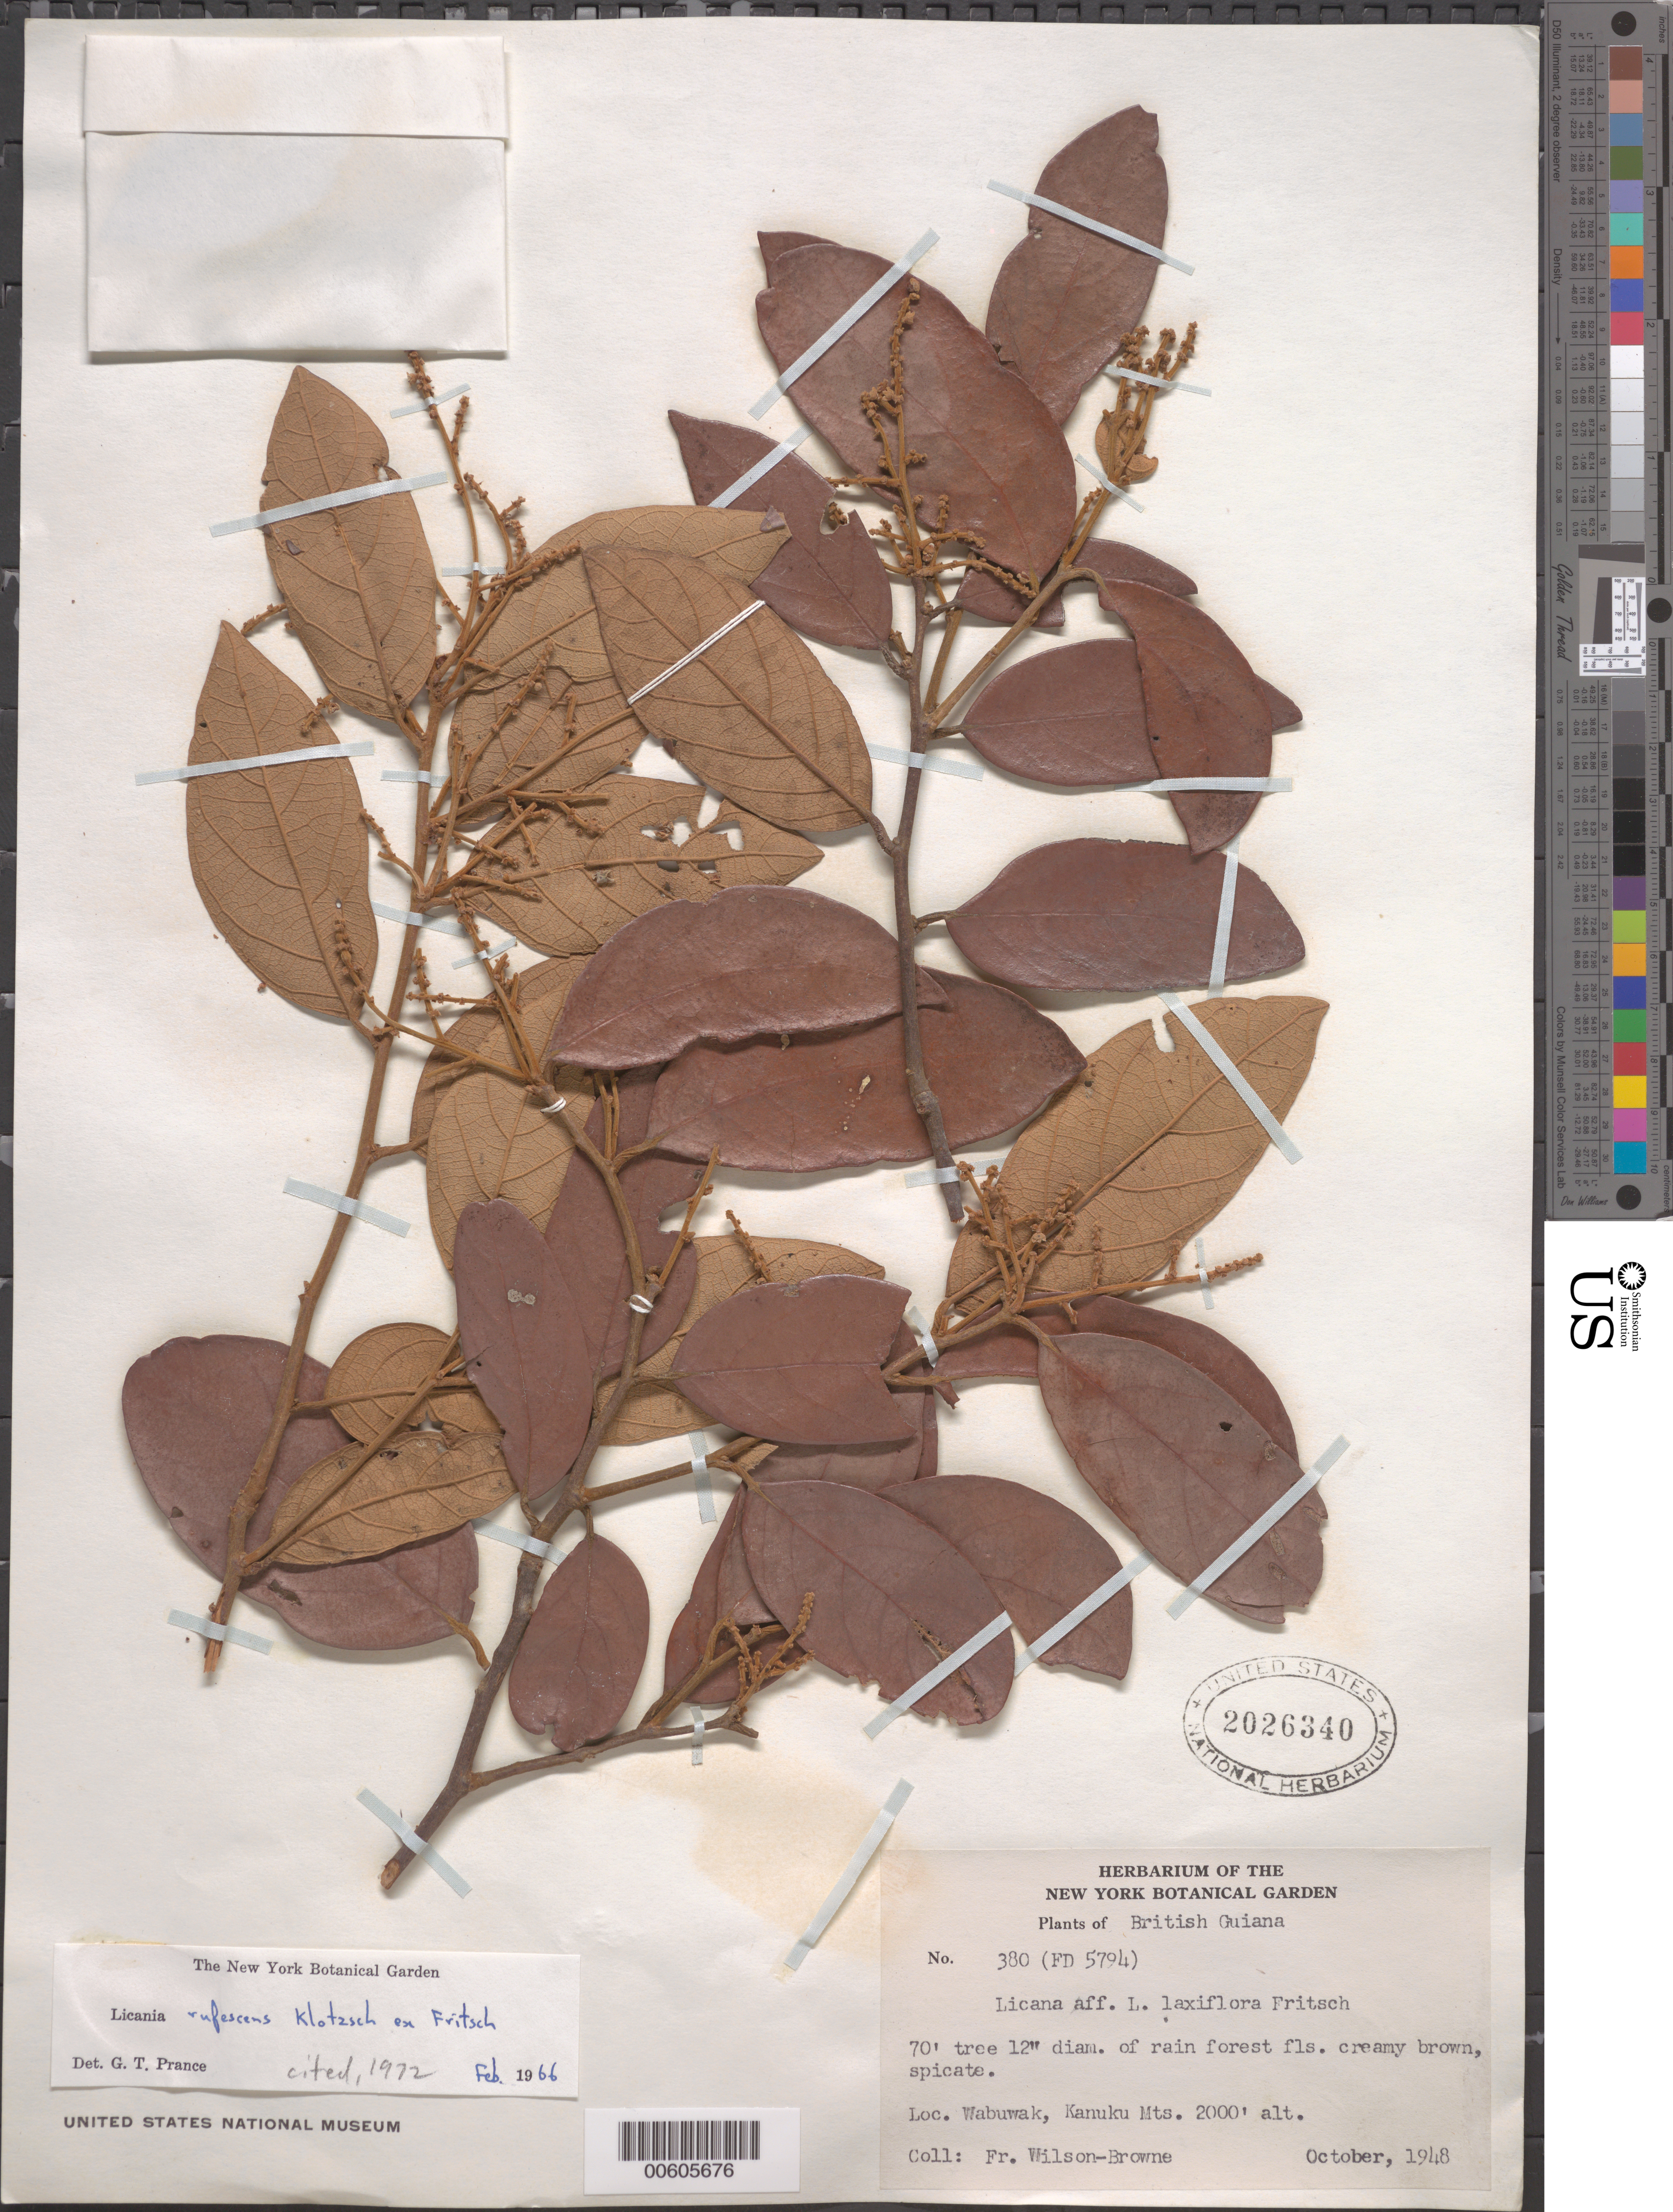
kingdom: Plantae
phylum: Tracheophyta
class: Magnoliopsida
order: Malpighiales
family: Chrysobalanaceae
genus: Licania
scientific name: Licania rufescens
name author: Klotzsch ex Fritsch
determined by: Prance, G. T.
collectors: G. Wilson-Browne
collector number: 380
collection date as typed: Oct-48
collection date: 1948-10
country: Guyana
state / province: U. Takutu-U. Essequibo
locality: Wabuwak Mt., Kanuku Mts.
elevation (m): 600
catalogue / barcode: US 2026340